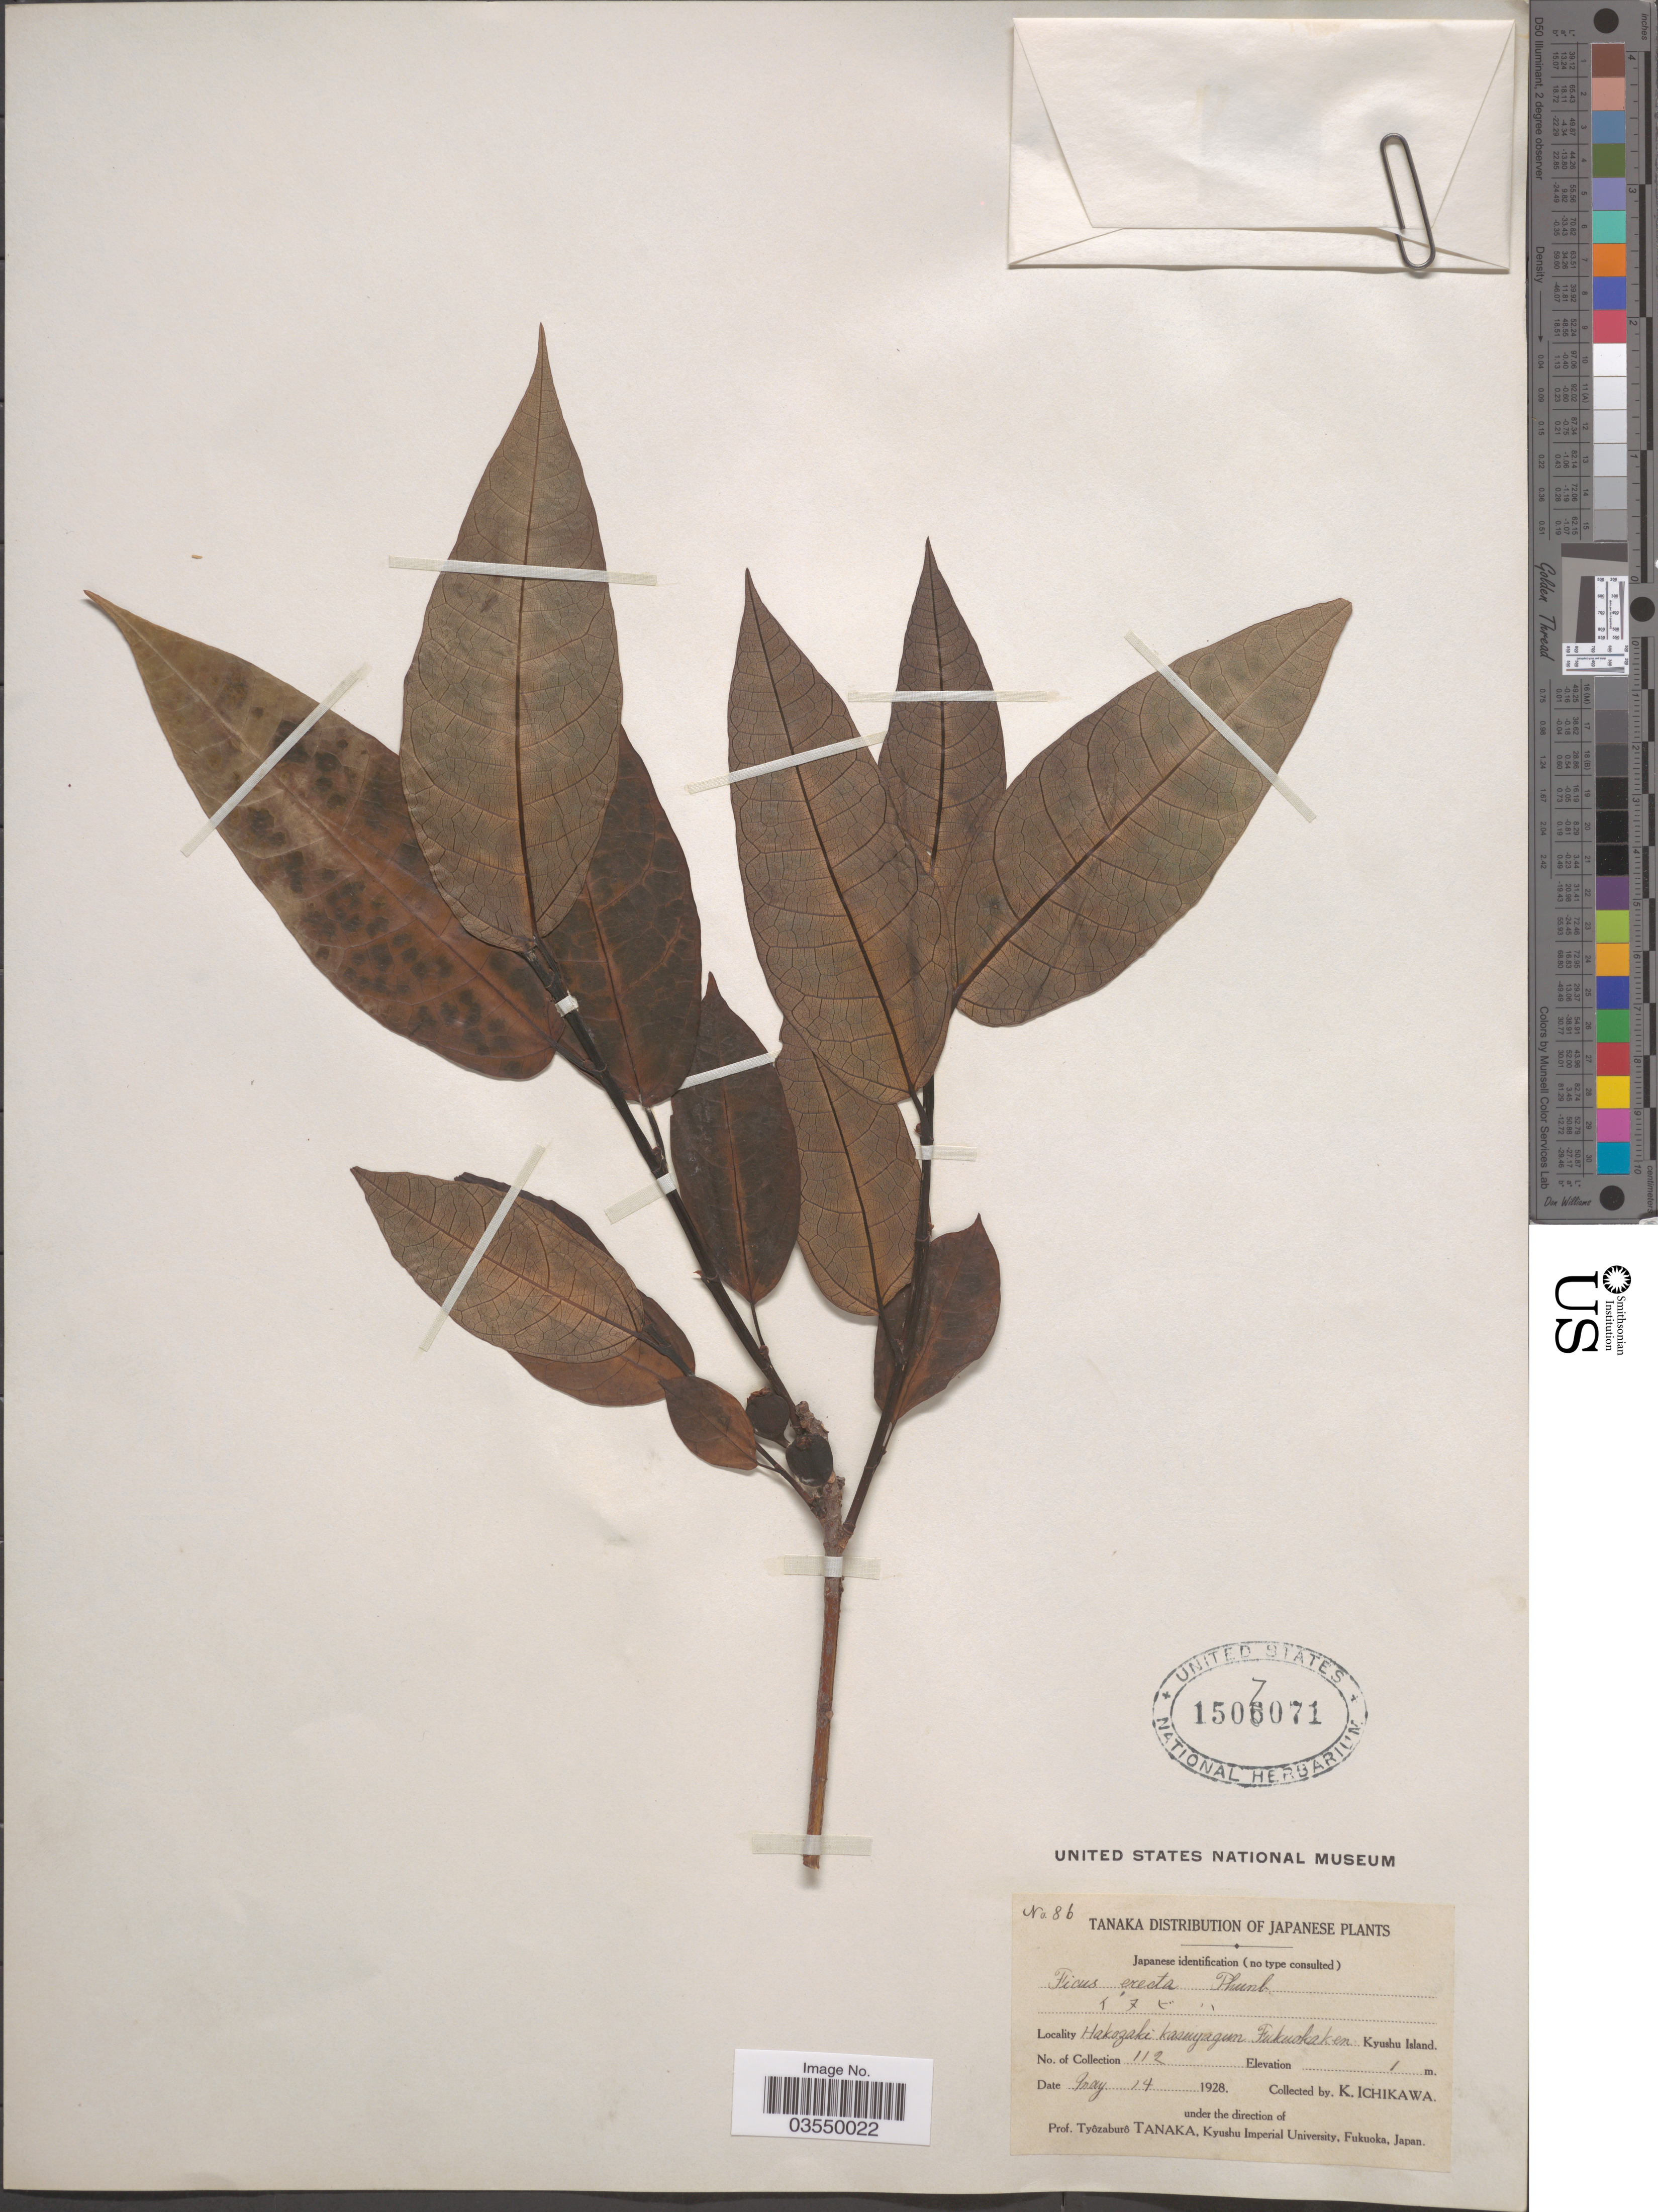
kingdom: Plantae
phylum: Tracheophyta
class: Magnoliopsida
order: Rosales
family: Moraceae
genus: Ficus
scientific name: Ficus erecta var. erecta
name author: Thunb.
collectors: K. Ichikawa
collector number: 86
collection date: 1928-05-14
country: Japan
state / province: Hukuoka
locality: Hakozaki kasuyagun Fukuokaken Kyushu Island.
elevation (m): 1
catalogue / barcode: US 1507071